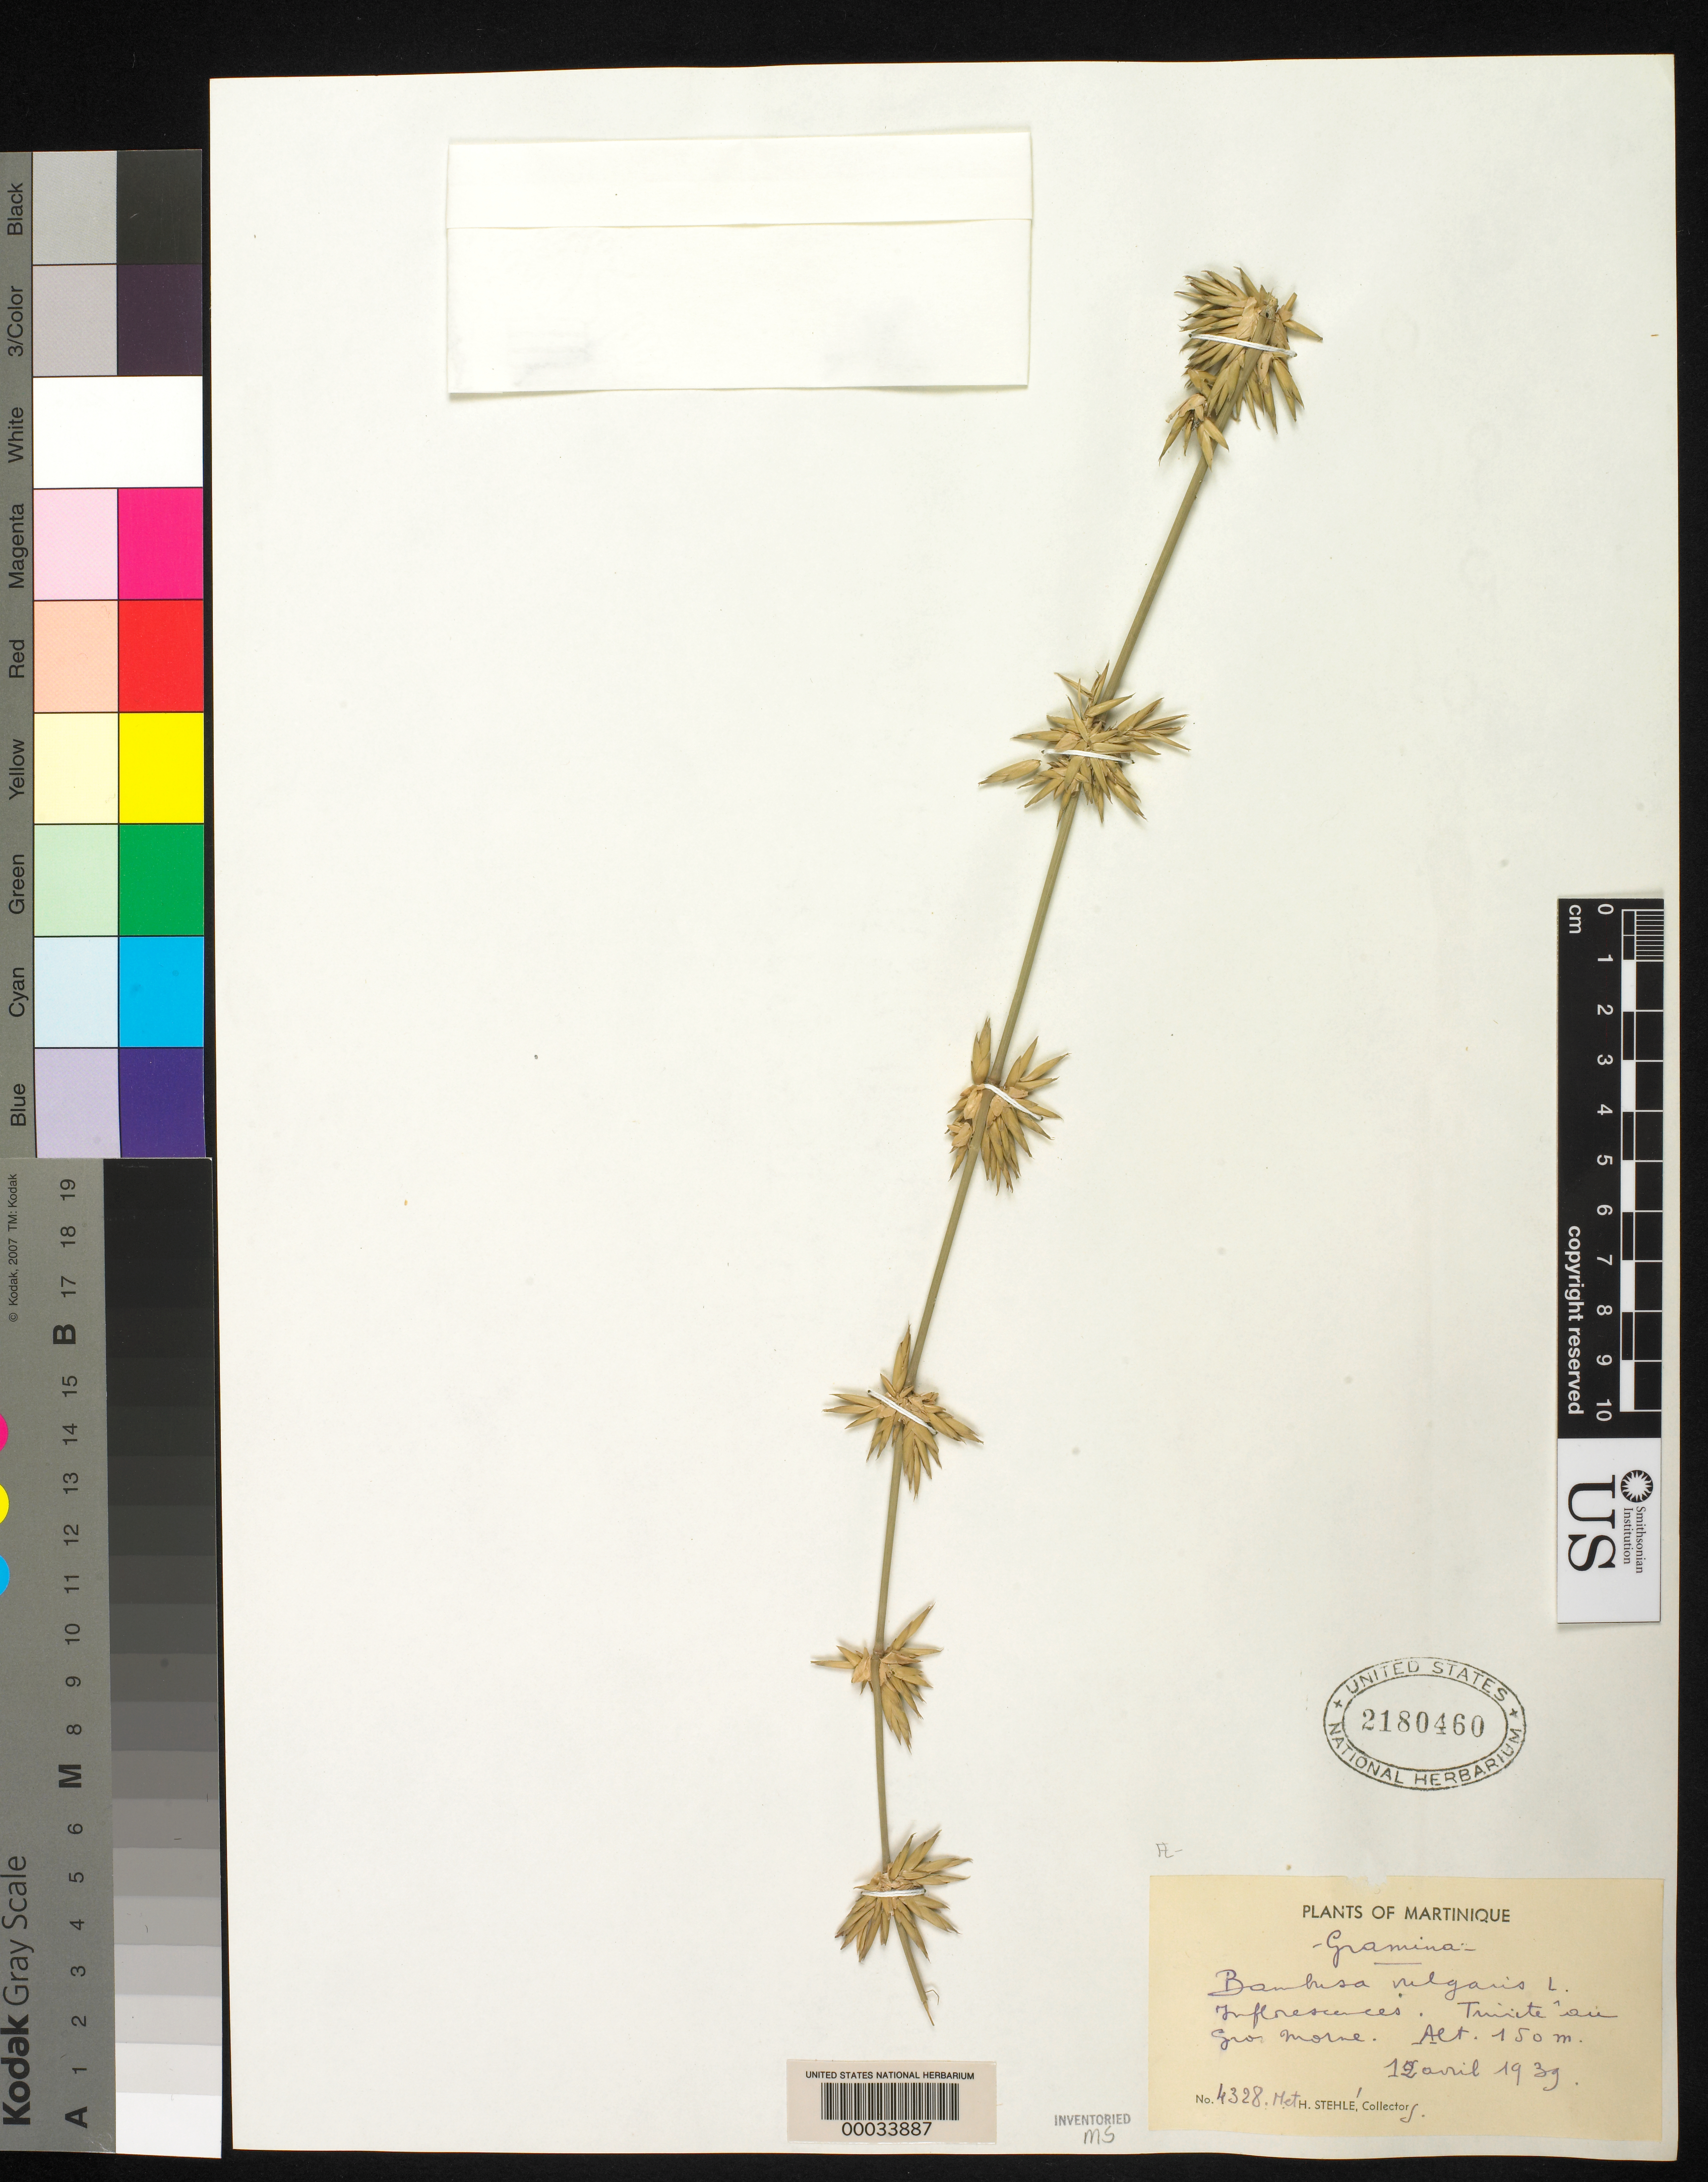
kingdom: Plantae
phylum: Tracheophyta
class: Liliopsida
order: Poales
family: Poaceae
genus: Bambusa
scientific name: Bambusa bambos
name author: (L.) Voss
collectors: H. Stehlé & M. Stehlé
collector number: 4328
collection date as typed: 12 Apr 1939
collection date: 1939-04-12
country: Martinique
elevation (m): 150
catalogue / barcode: US 2180460